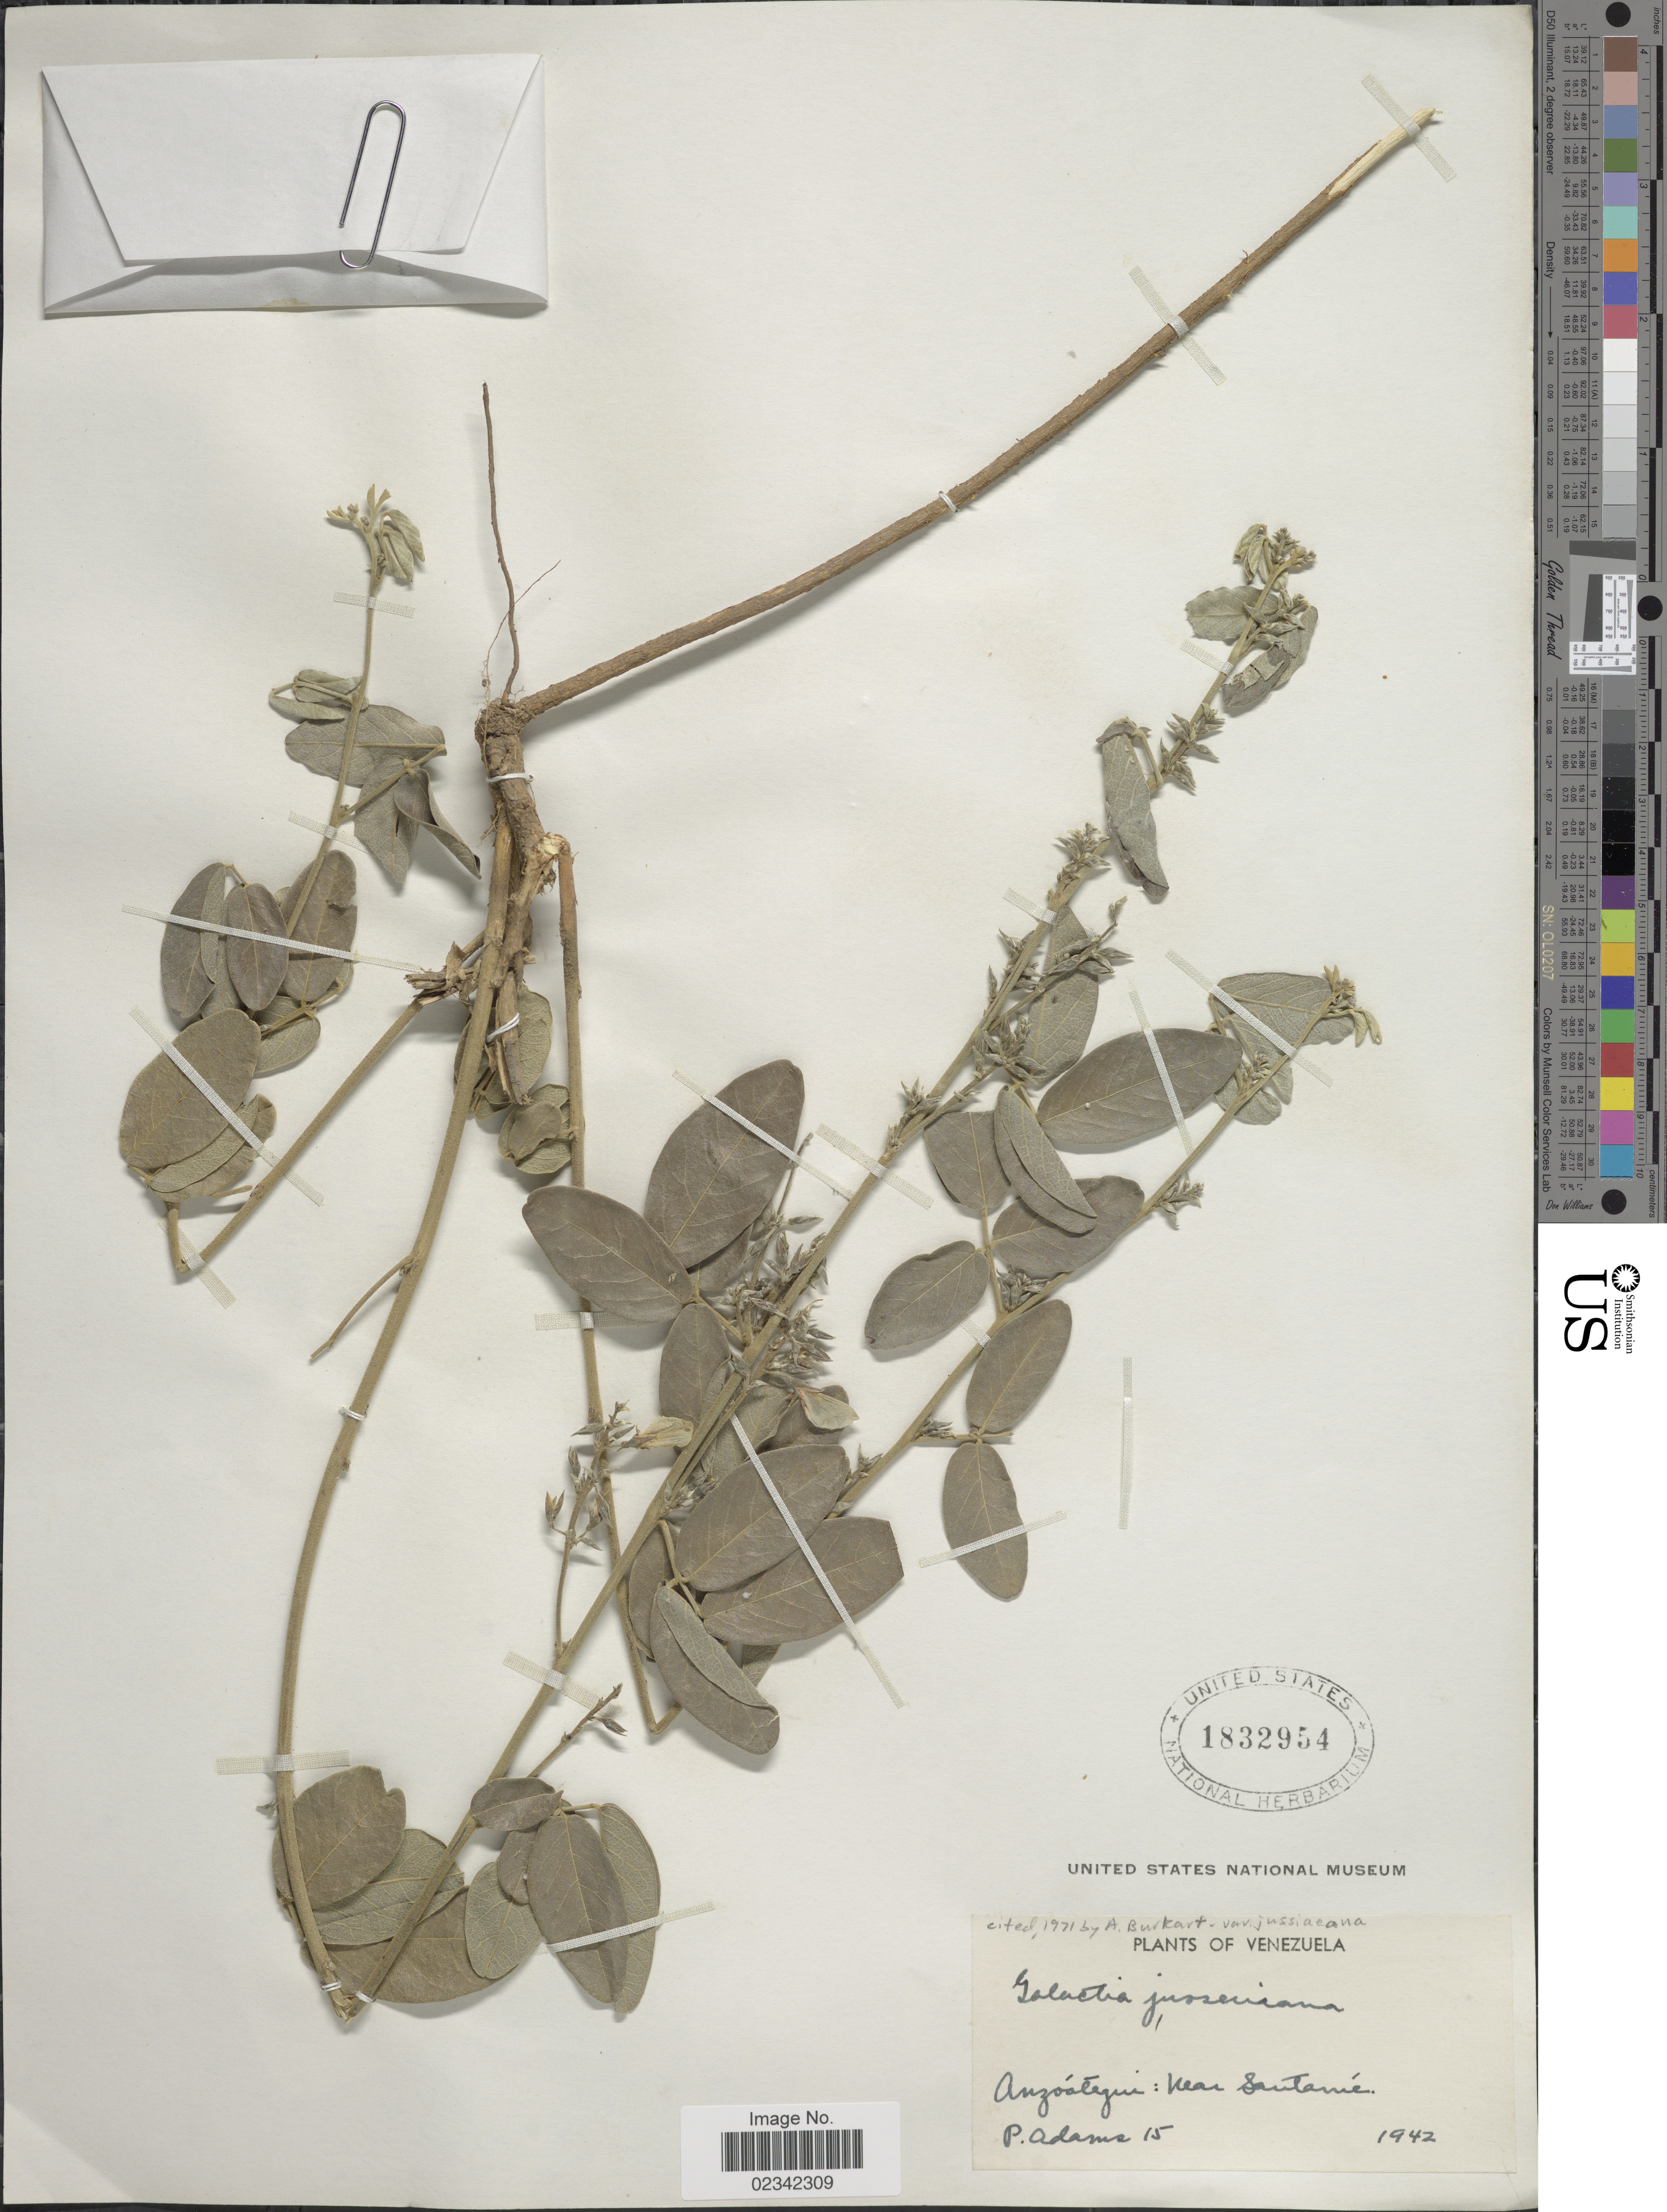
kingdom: Plantae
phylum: Tracheophyta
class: Magnoliopsida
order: Fabales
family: Fabaceae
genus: Galactia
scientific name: Galactia jussiaeana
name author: Kunth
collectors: P. Adams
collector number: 15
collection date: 1942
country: Venezuela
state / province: Anzoategui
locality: Near Santame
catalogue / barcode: US 1832954